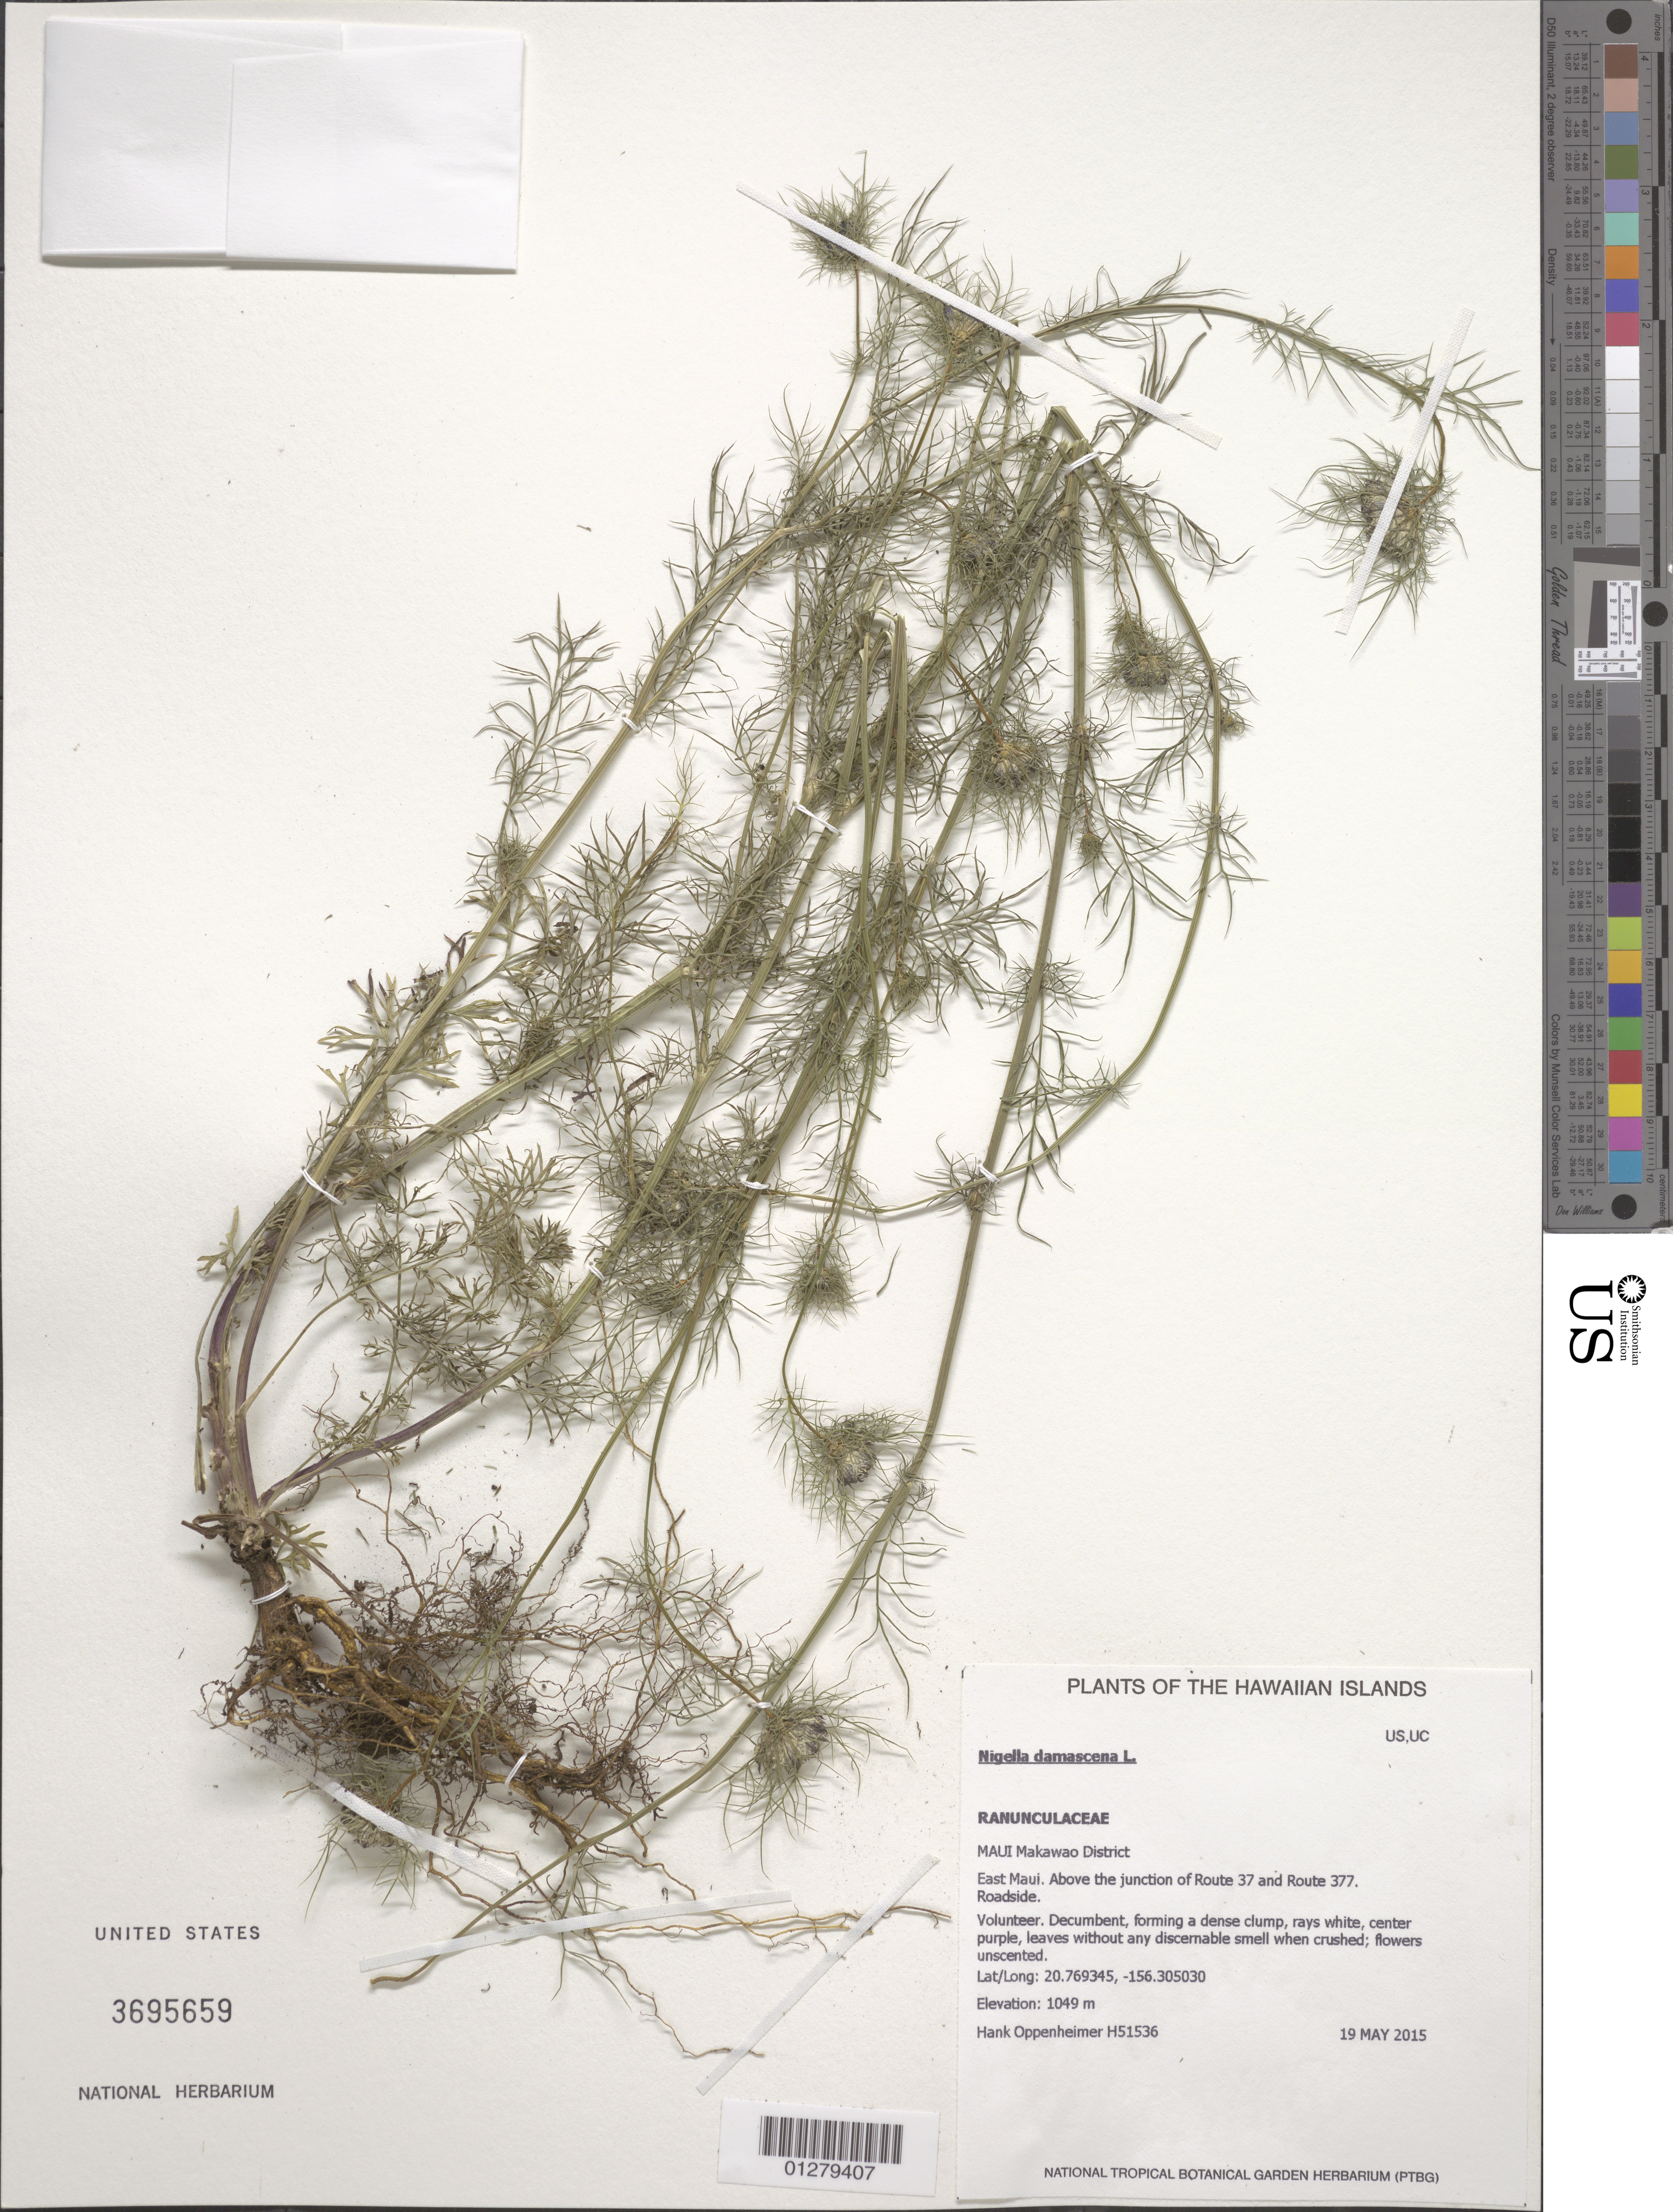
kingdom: Plantae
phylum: Tracheophyta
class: Magnoliopsida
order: Ranunculales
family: Ranunculaceae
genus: Nigella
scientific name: Nigella damascena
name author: L.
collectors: H. L. Oppenheimer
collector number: H51536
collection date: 2015-05-19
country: United States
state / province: Hawaii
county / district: Maui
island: Maui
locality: Makawao District, East Maui, above the junction of Route 37 and Route 377.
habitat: Roadside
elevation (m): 1049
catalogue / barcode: US 3695659